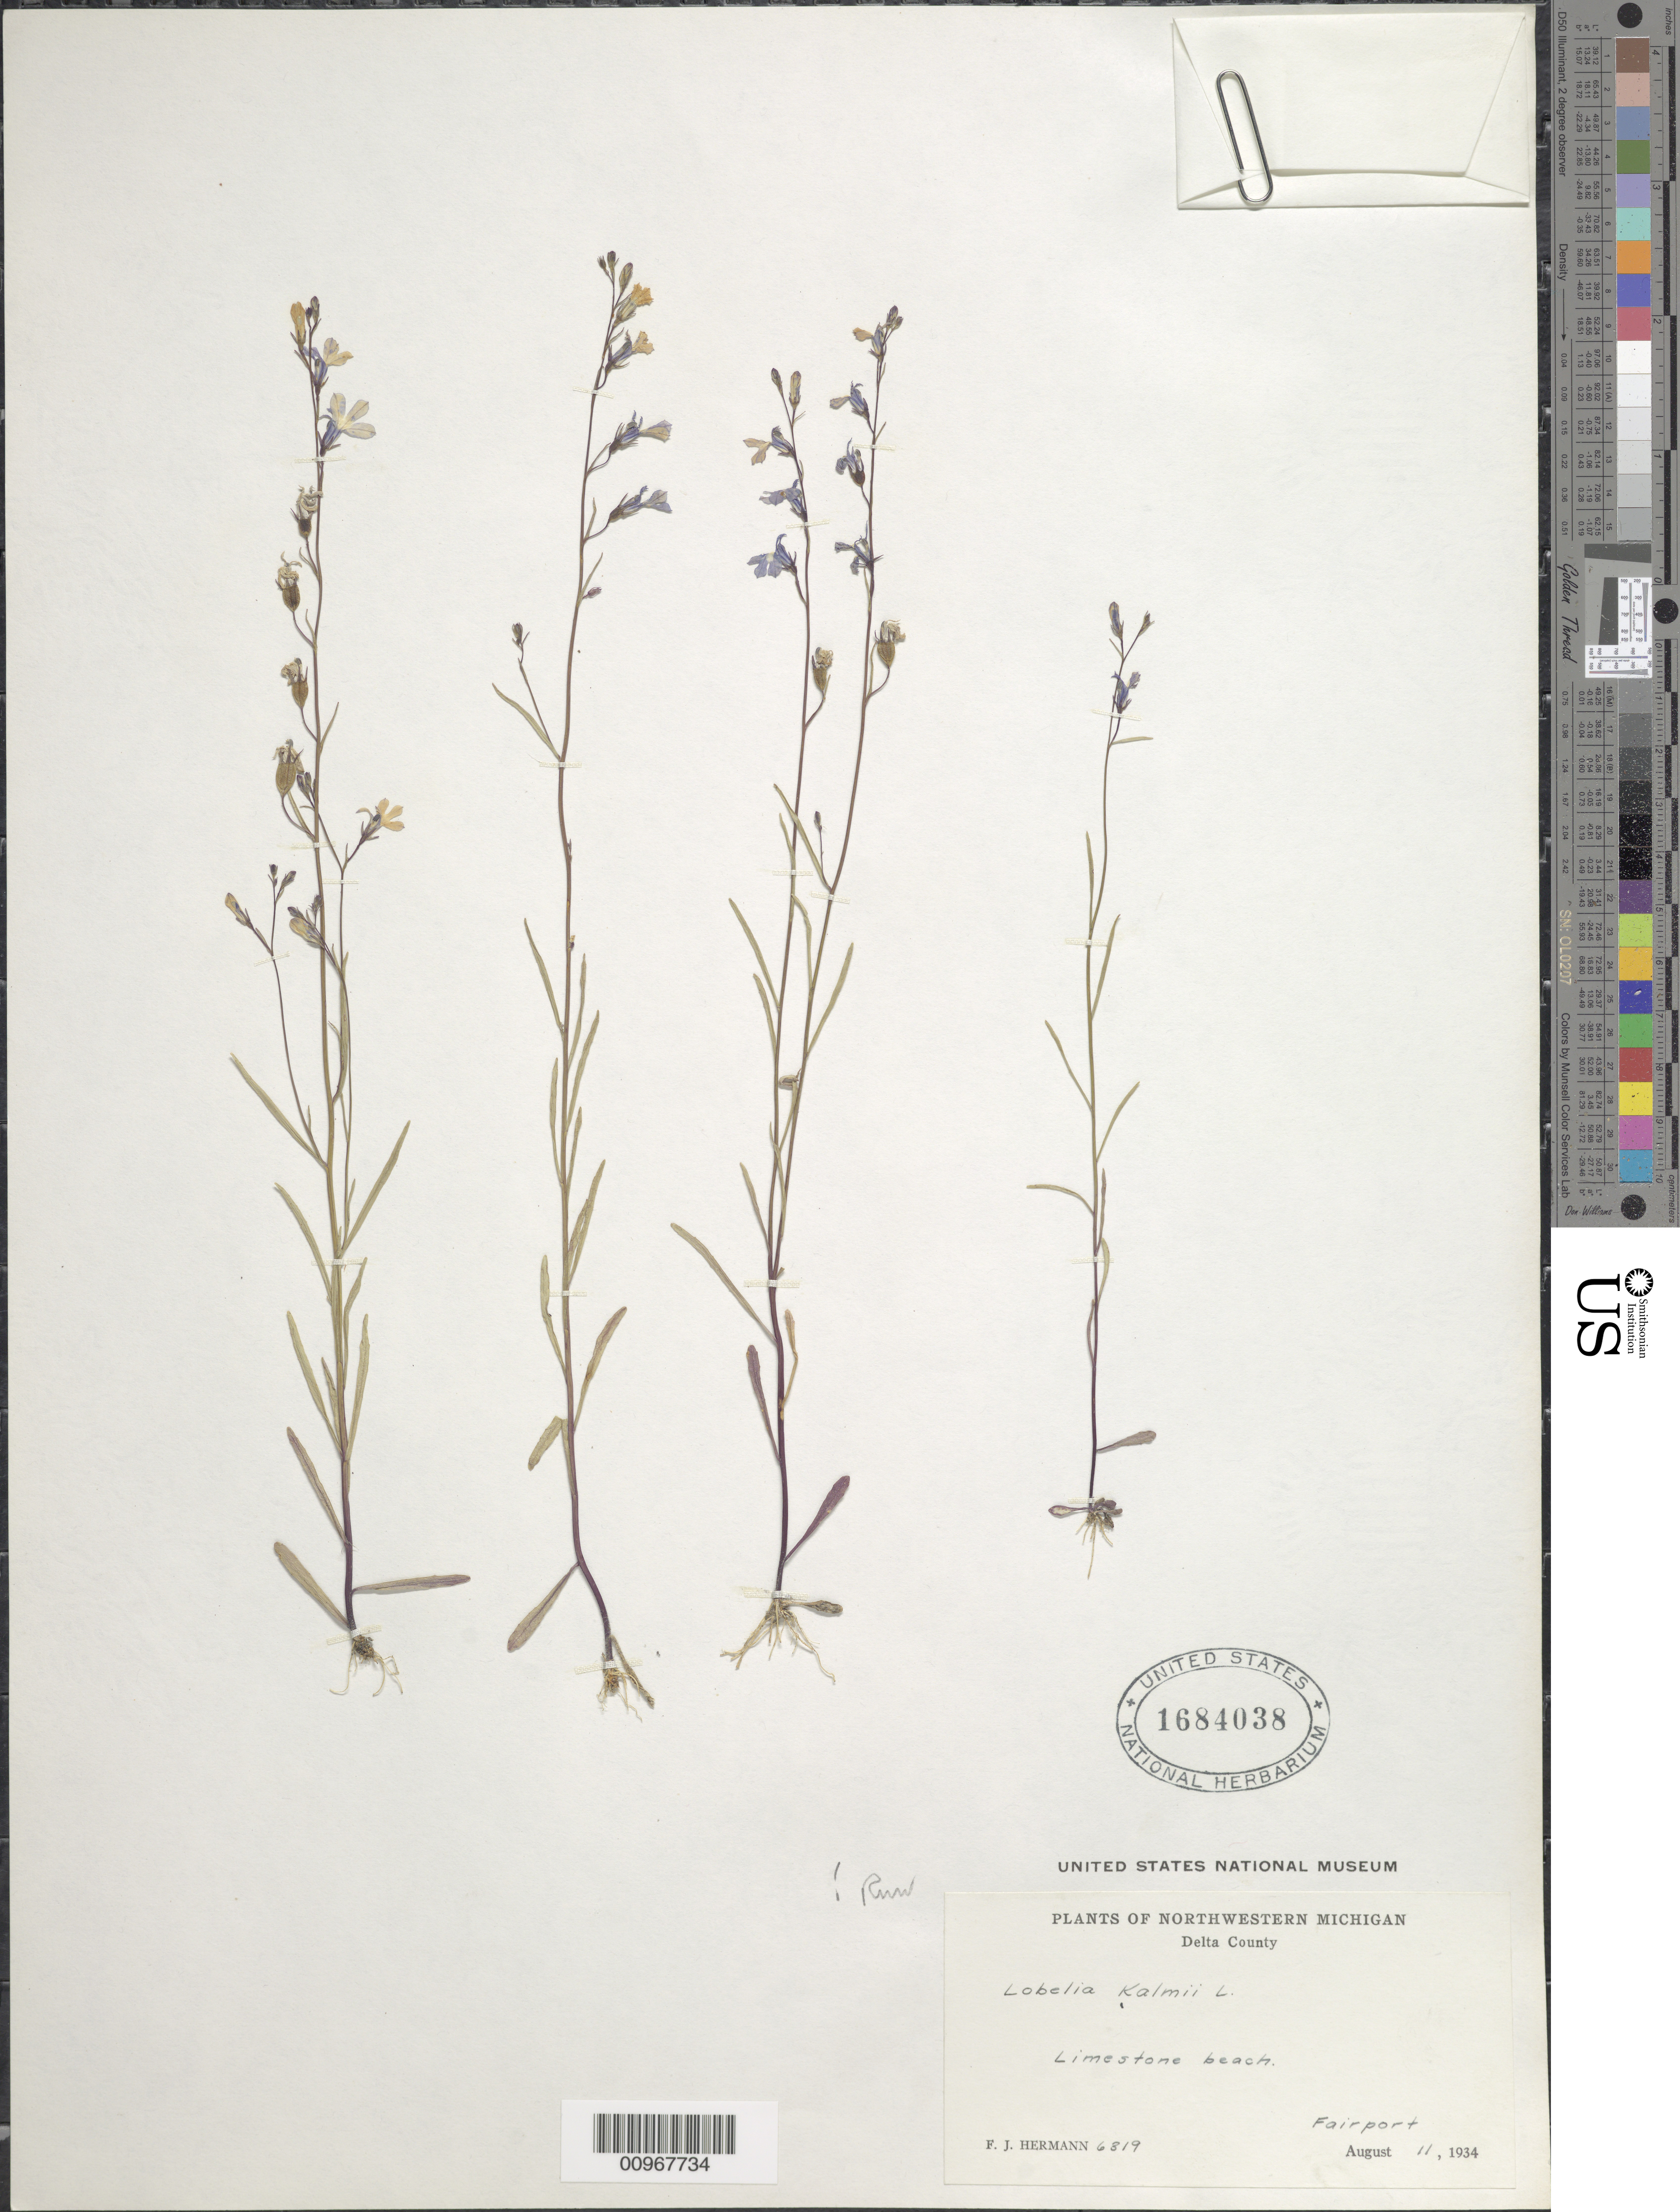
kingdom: Plantae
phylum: Tracheophyta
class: Magnoliopsida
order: Asterales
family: Campanulaceae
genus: Lobelia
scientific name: Lobelia kalmii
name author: L.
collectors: F. J. Hermann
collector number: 6319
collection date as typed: August 11, 1934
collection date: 1934-08-11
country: United States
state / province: Michigan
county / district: Delta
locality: Fairport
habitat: limestone beach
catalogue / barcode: US 1684038